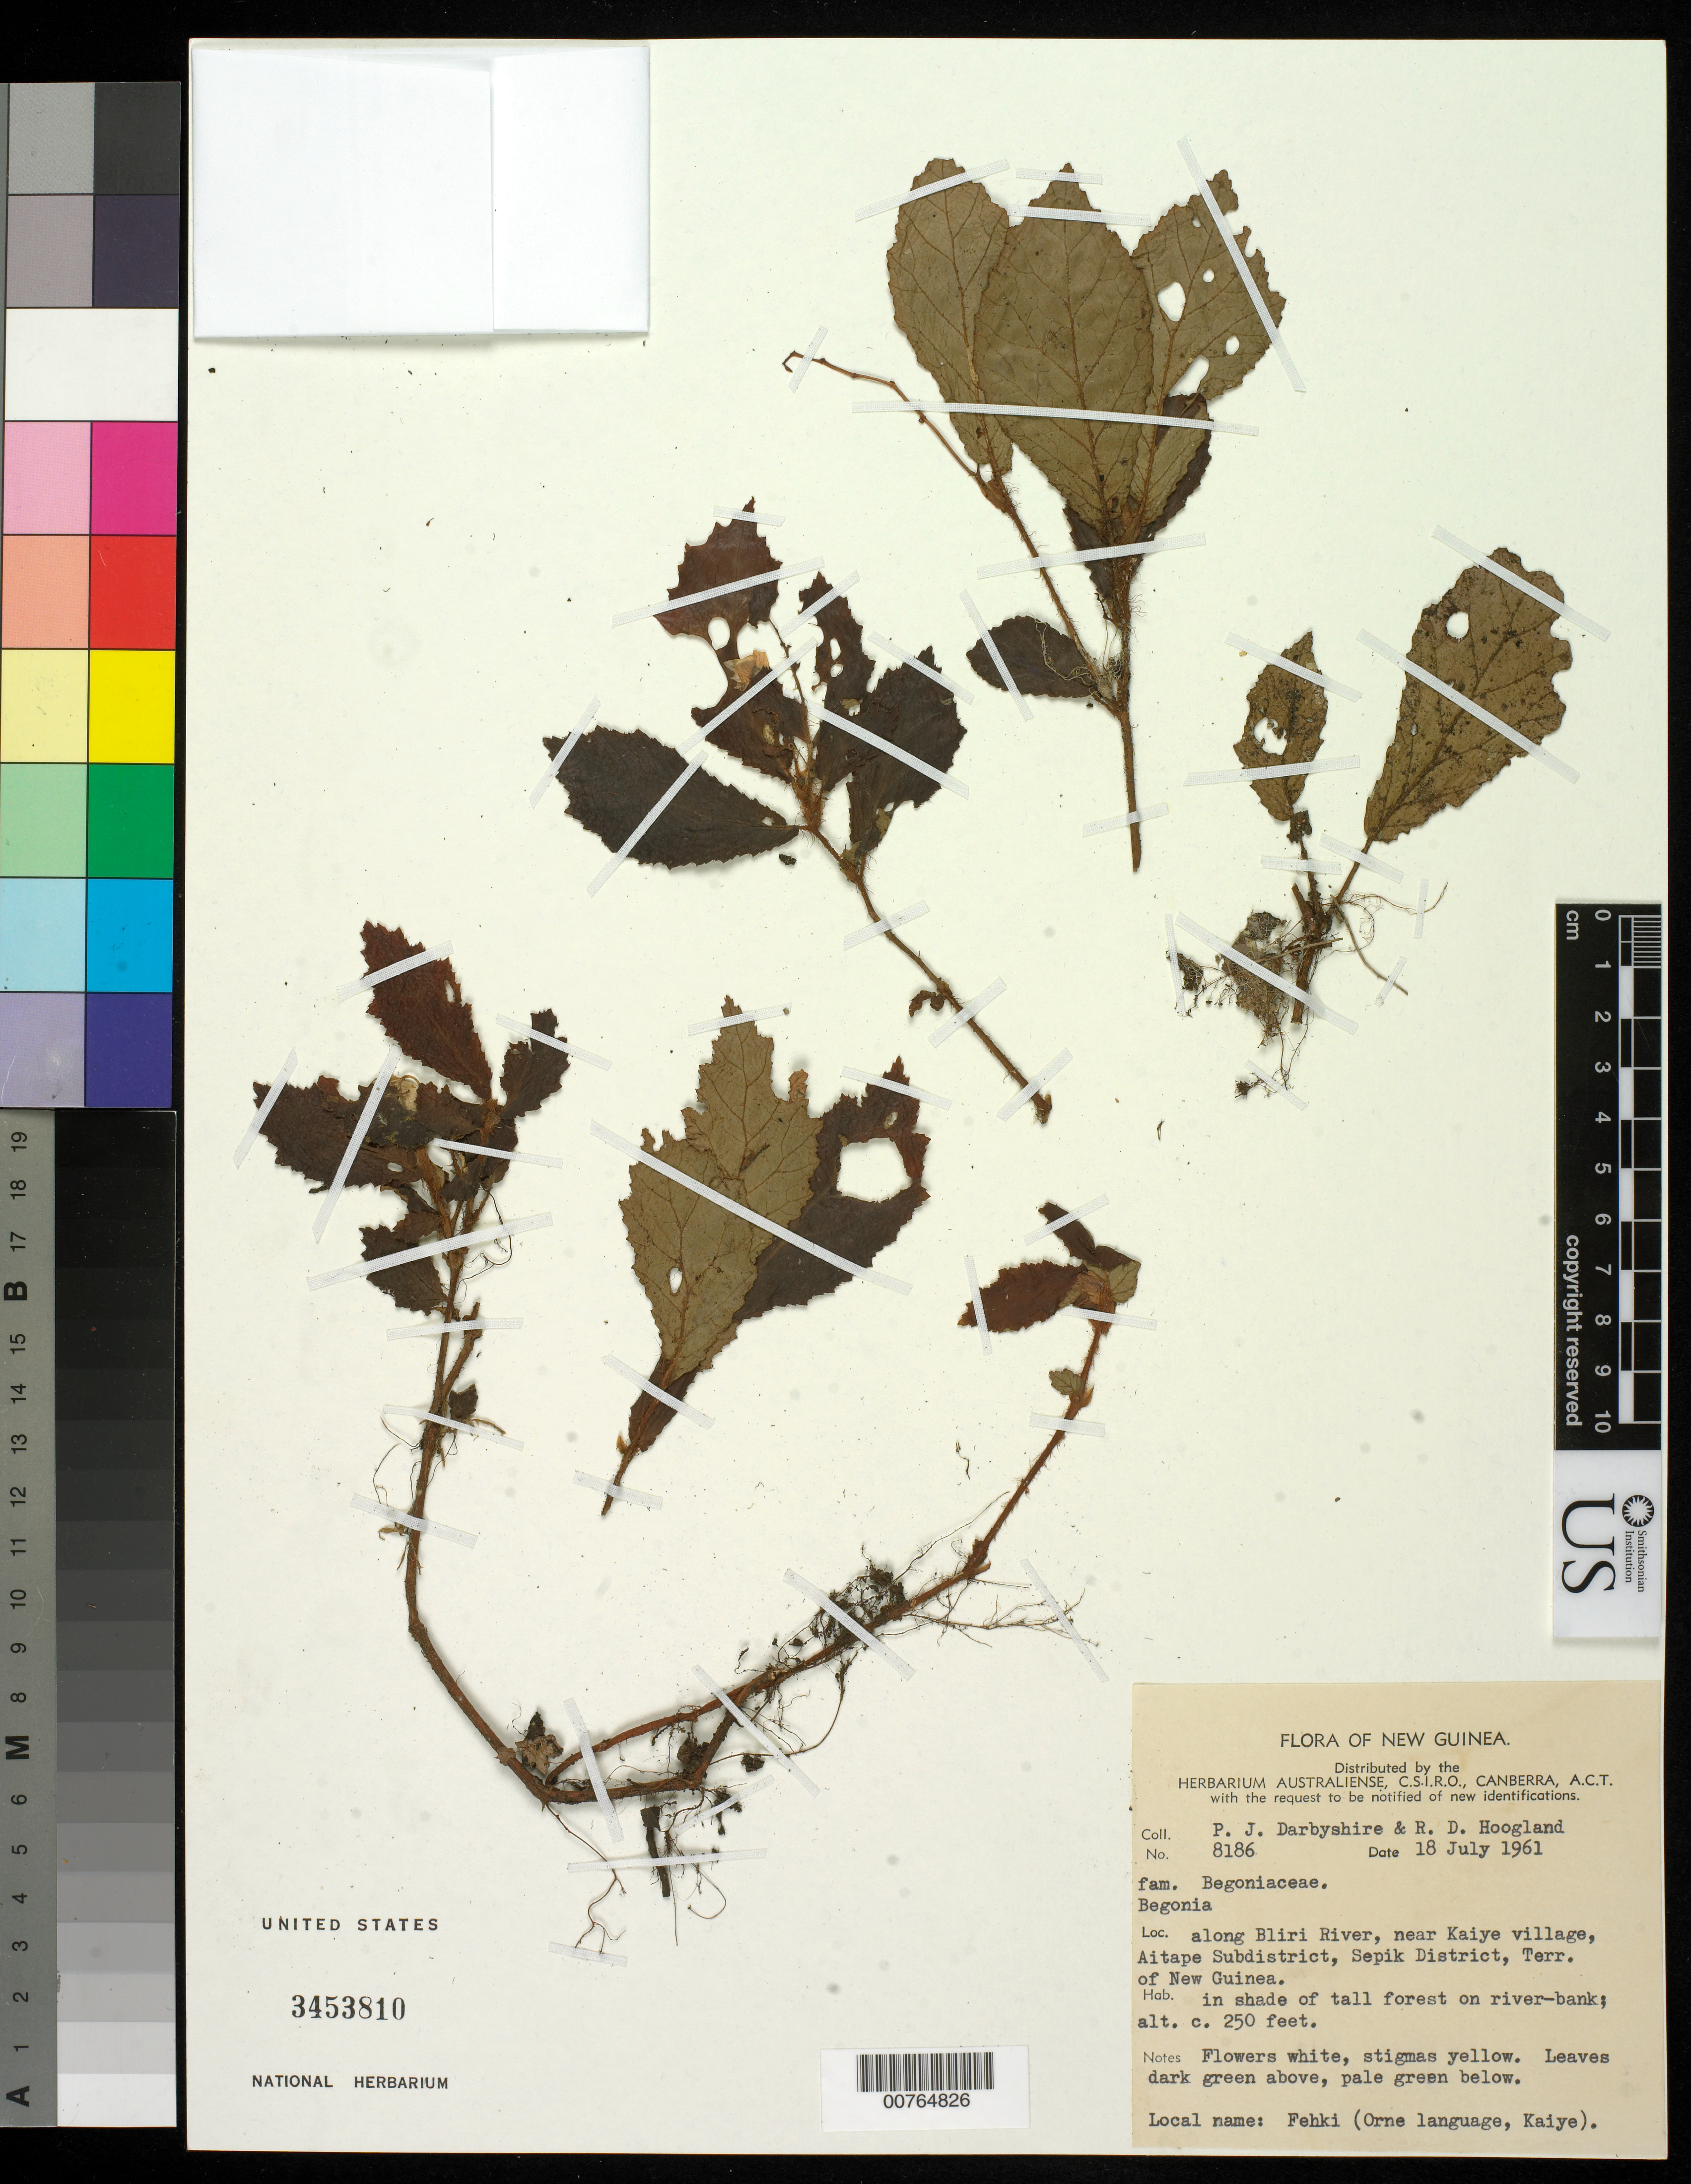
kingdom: Plantae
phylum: Tracheophyta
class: Magnoliopsida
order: Cucurbitales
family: Begoniaceae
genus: Begonia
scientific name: Begonia sp.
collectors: P. Darbyshire & R. D. Hoogland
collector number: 8186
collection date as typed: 18 Jul 1961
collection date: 1961-07-18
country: Papua New Guinea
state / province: Sandaun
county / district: Aitape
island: New Guinea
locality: Along Bliri River near Kaiye Village, Aitape.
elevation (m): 76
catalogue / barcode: US 3453810